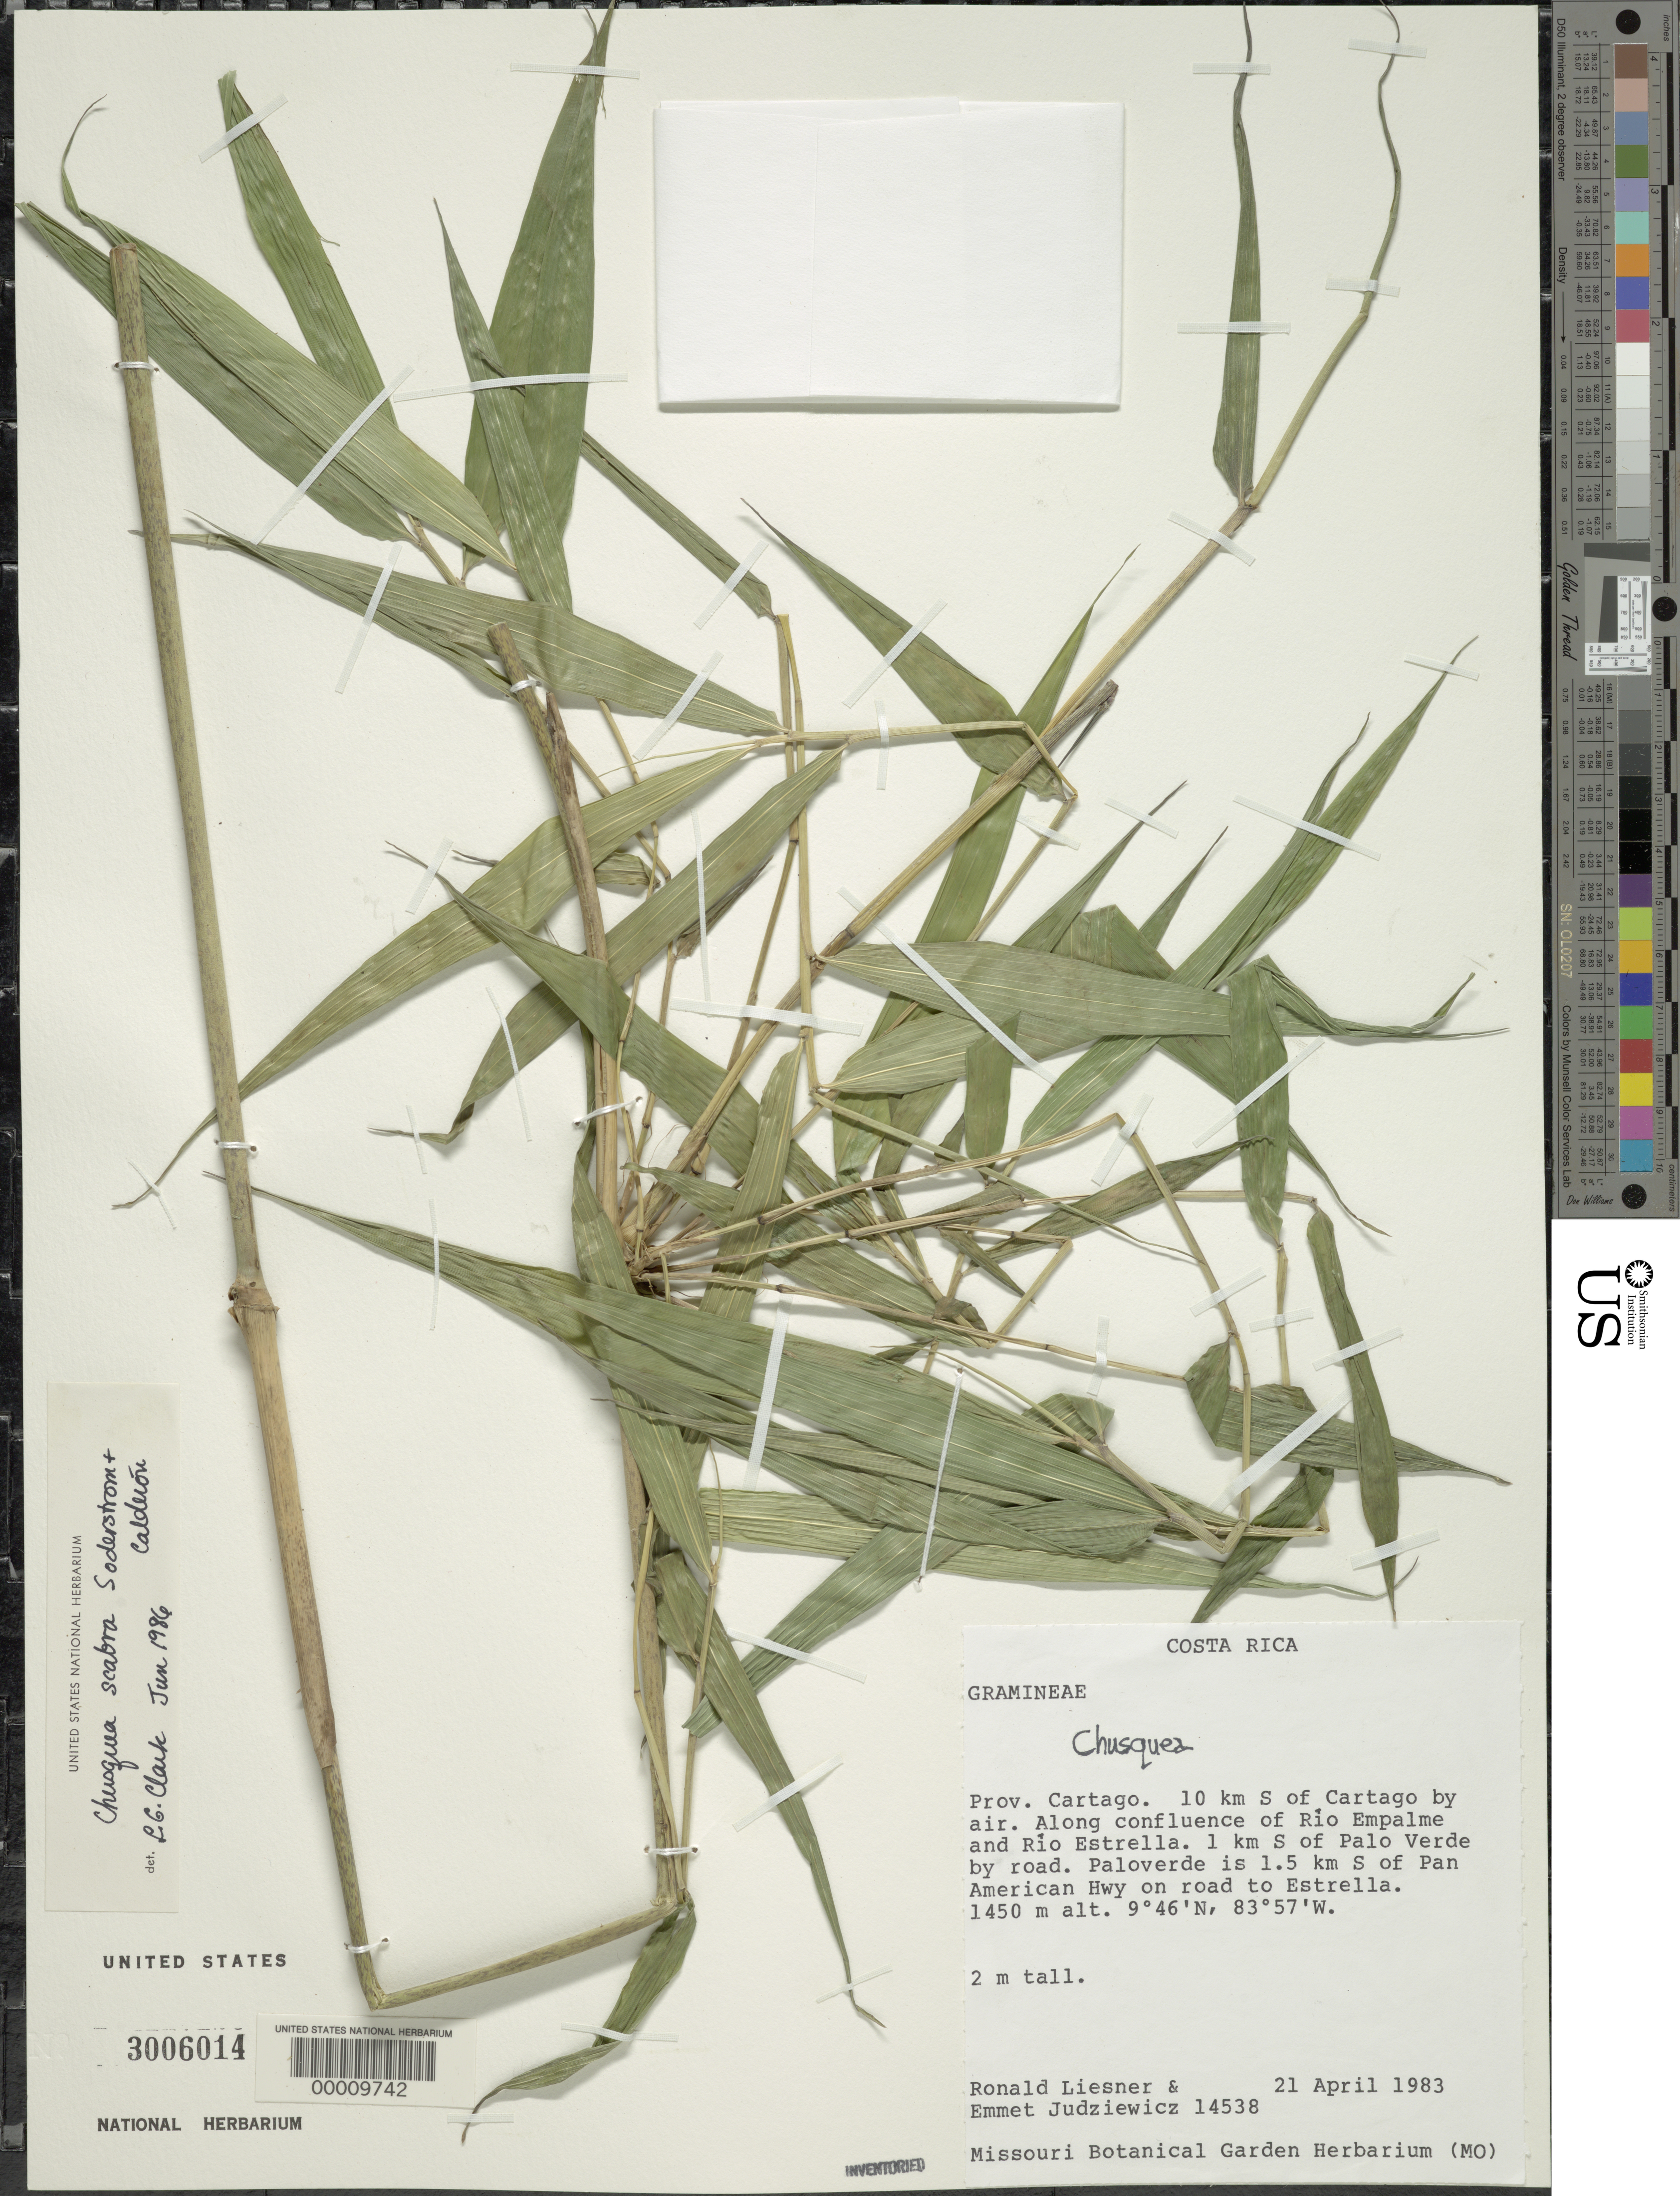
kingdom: Plantae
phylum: Tracheophyta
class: Liliopsida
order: Poales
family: Poaceae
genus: Chusquea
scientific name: Chusquea scabra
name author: Soderstr. & C. E. Calderón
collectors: R. L. Liesner & E. J. Judziewicz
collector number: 14538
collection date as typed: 21 Apr 1983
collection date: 1983-04-21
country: Costa Rica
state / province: Cartago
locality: Palo Verde, Rio Empalme, Rio Estrella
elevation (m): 1450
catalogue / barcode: US 3006014